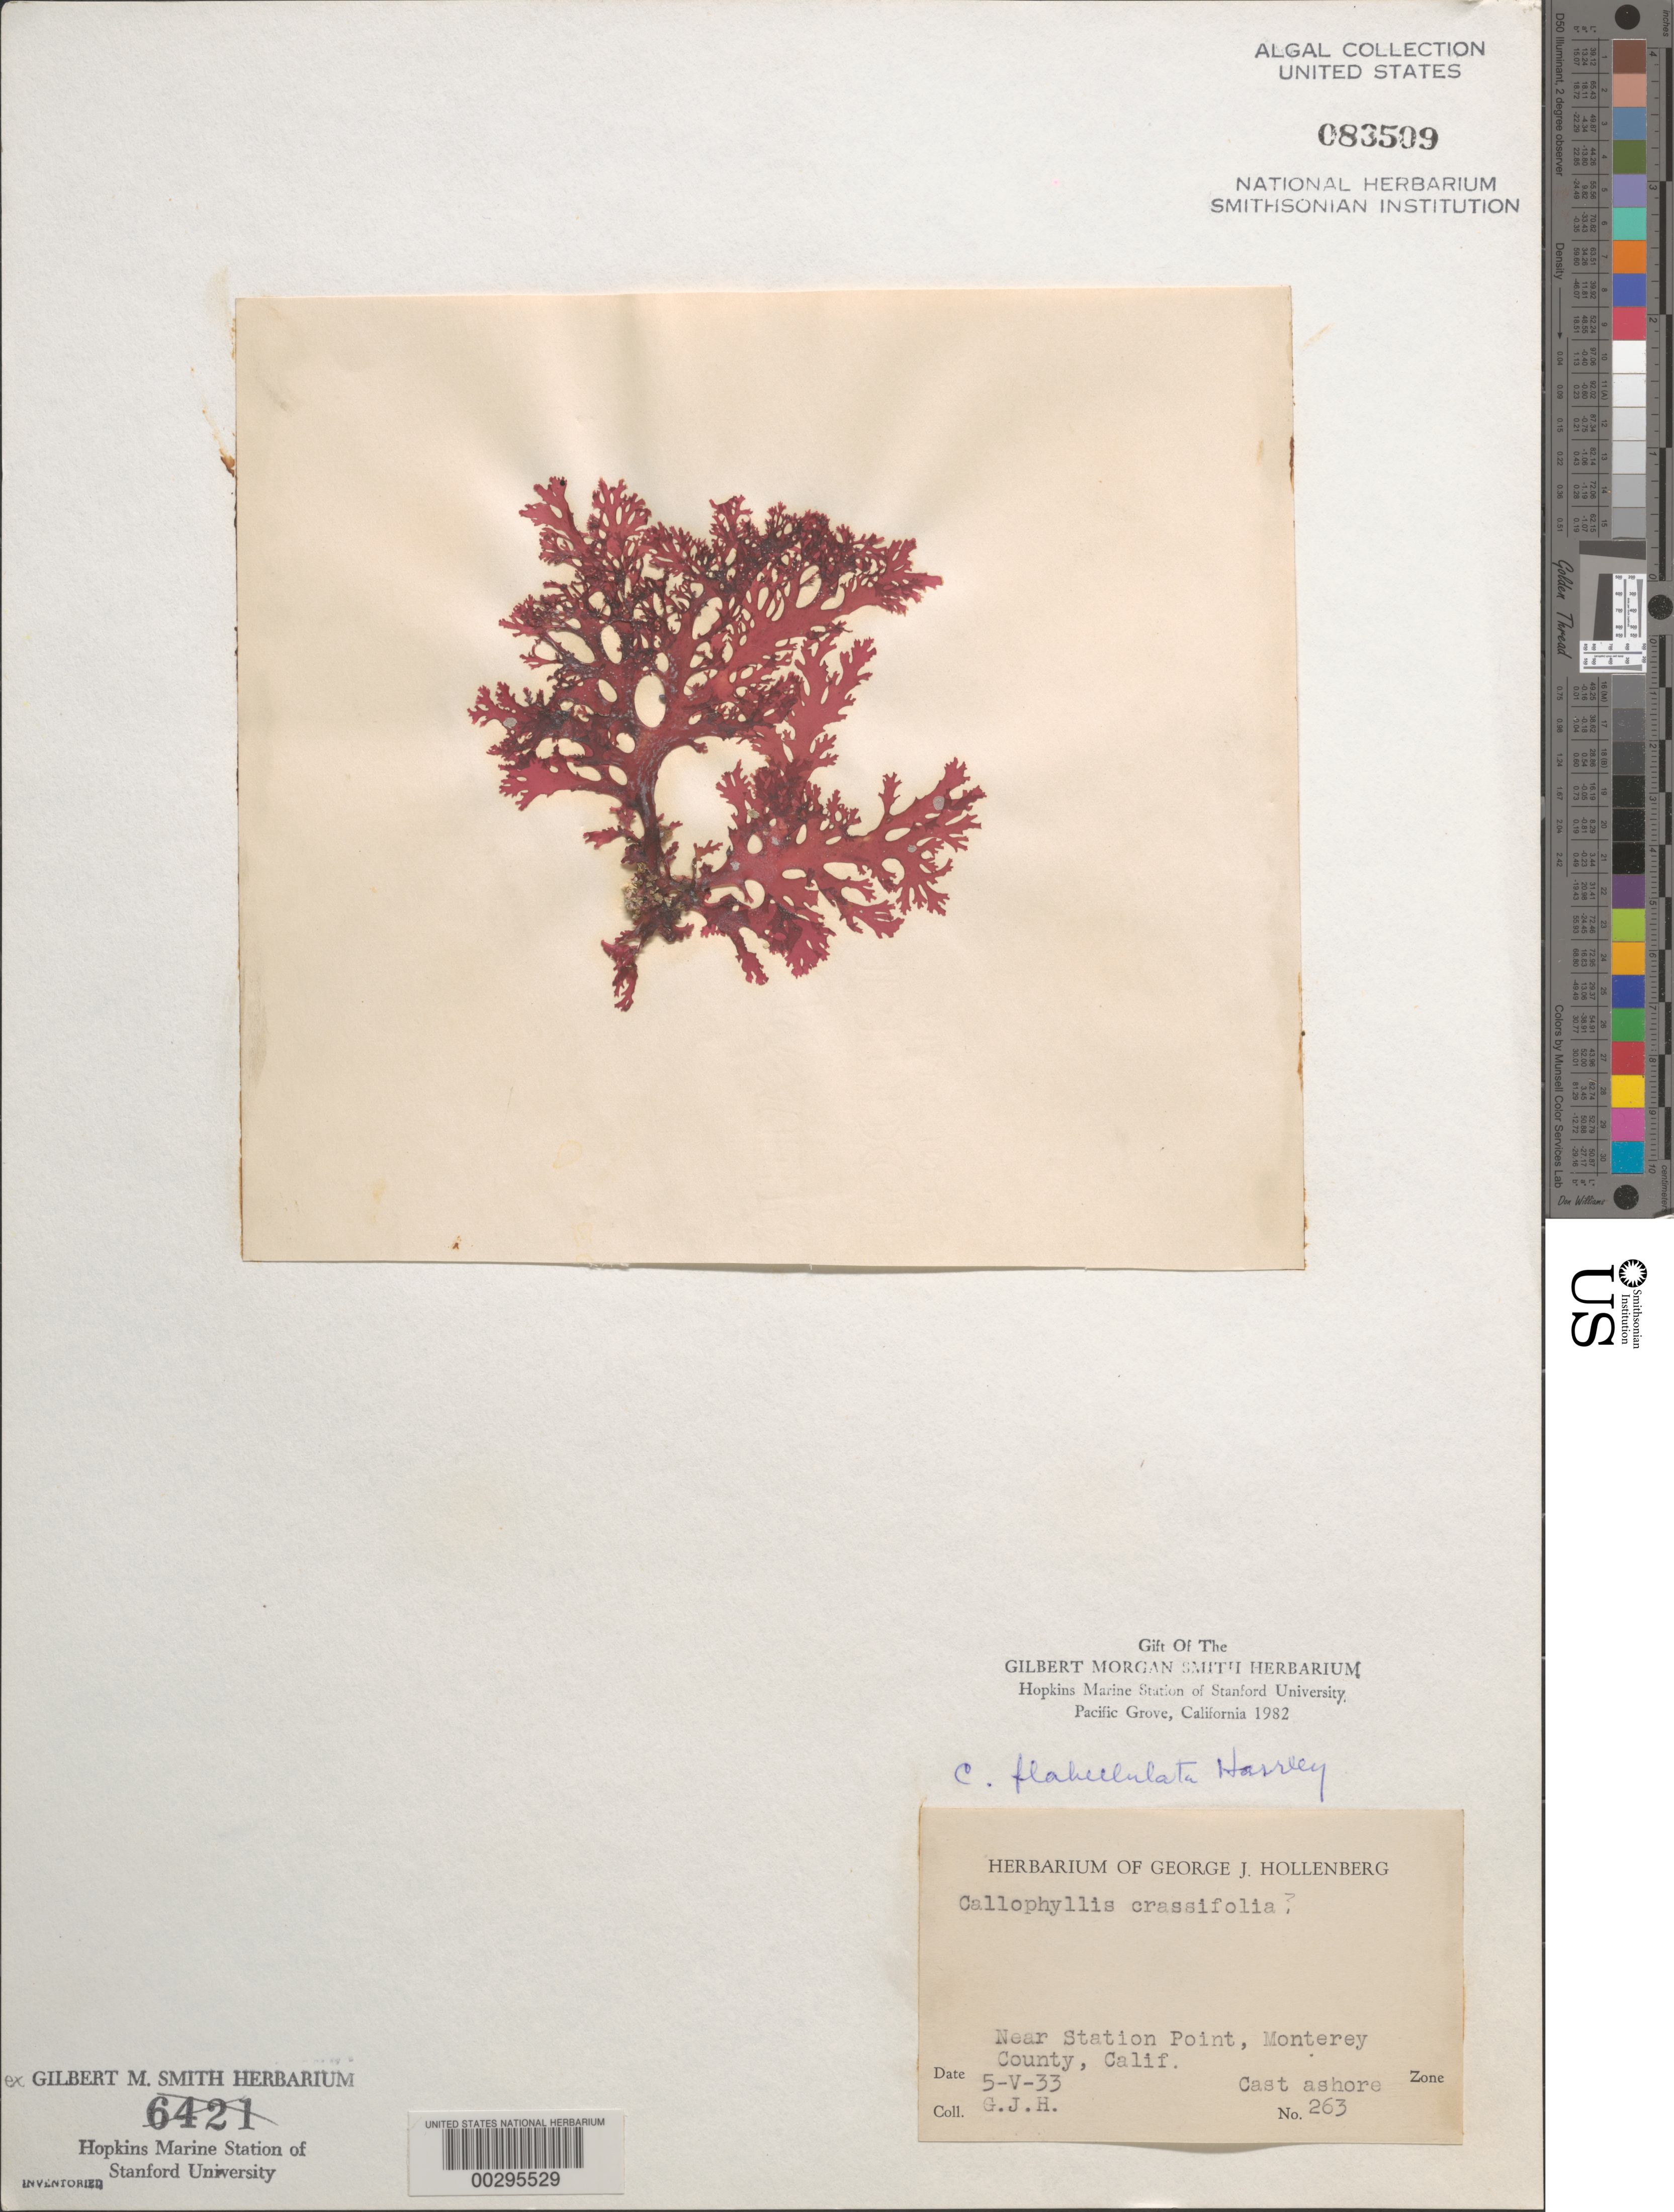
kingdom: Plantae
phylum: Rhodophyta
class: Florideophyceae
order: Gigartinales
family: Kallymeniaceae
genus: Callophyllis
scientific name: Callophyllis flabellulata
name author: Harv.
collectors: G. Hollenberg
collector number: GJH 263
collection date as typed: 05 May 1933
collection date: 1933-05-05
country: United States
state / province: California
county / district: Monterey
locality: Near Station Point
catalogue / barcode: US 83509